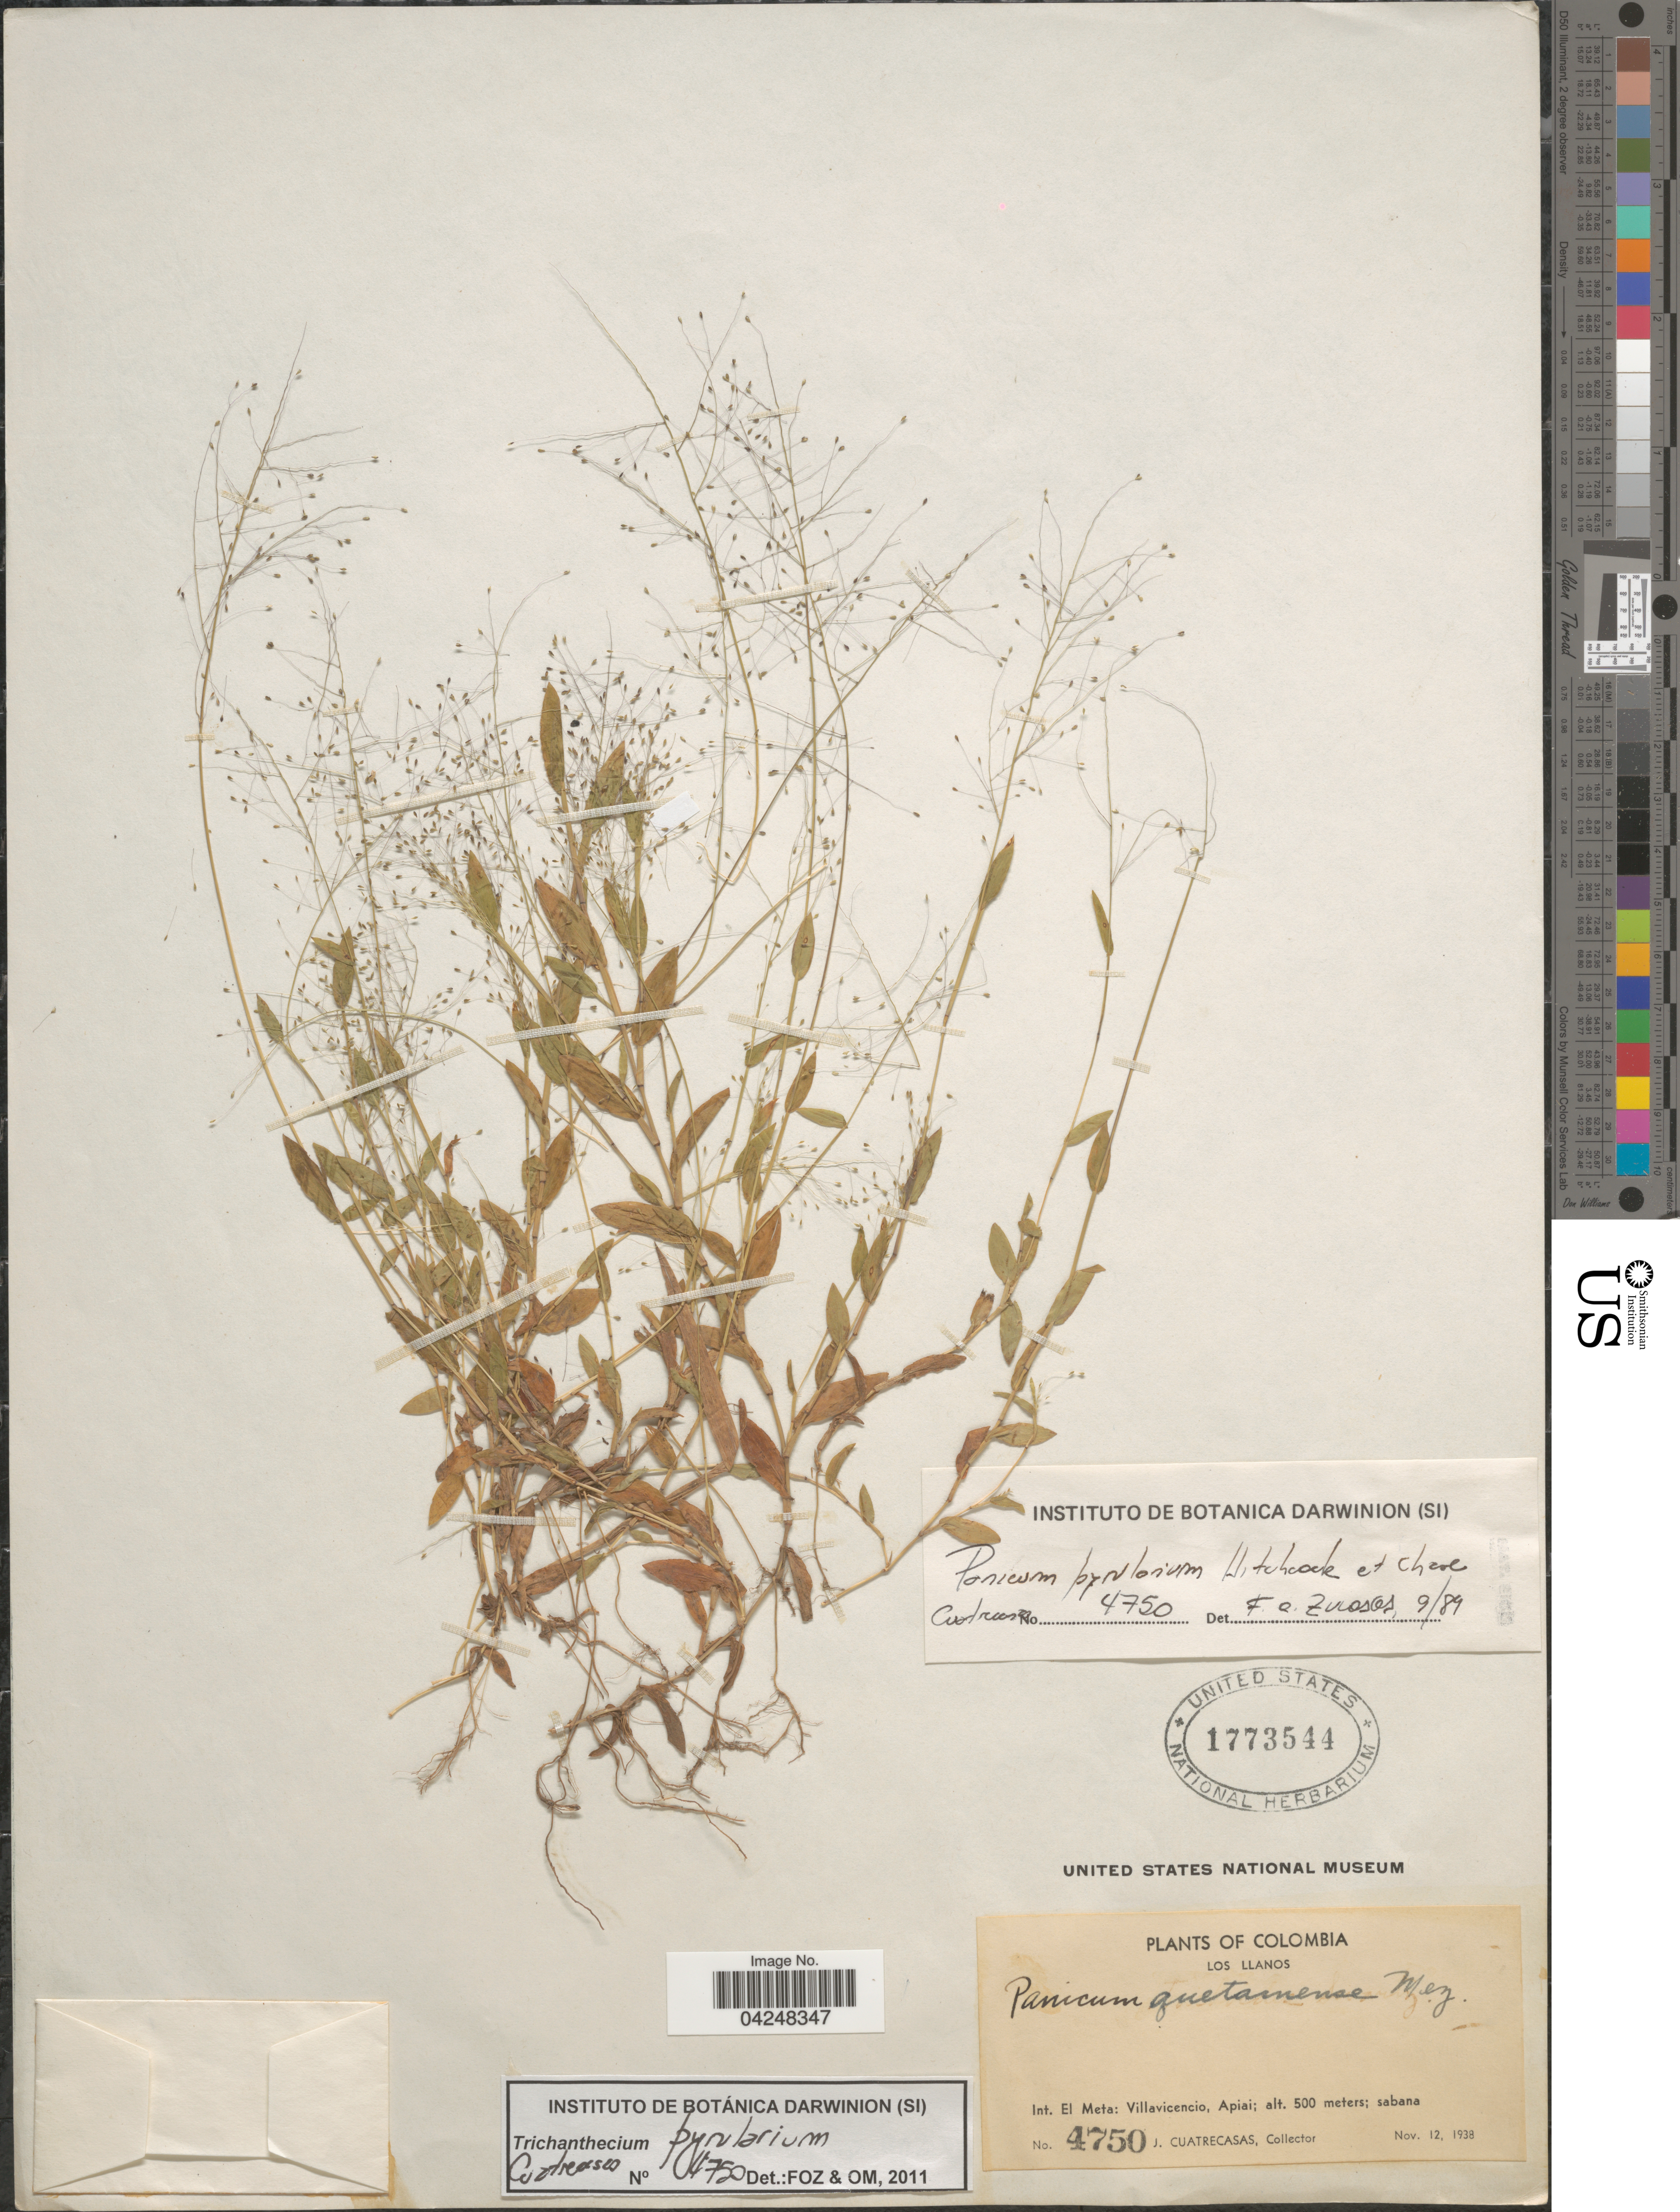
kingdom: Plantae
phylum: Tracheophyta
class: Liliopsida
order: Poales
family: Poaceae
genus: Trichanthecium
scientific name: Trichanthecium pyrularium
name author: (Hitchc. & Chase) Zuloaga & Morrone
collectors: J. Cuatrecasas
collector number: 4750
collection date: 1938-11-12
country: Colombia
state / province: Meta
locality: Los Llanos. Int. El Meta: Villavicencio, Apiai.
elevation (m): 500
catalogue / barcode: US 1773544